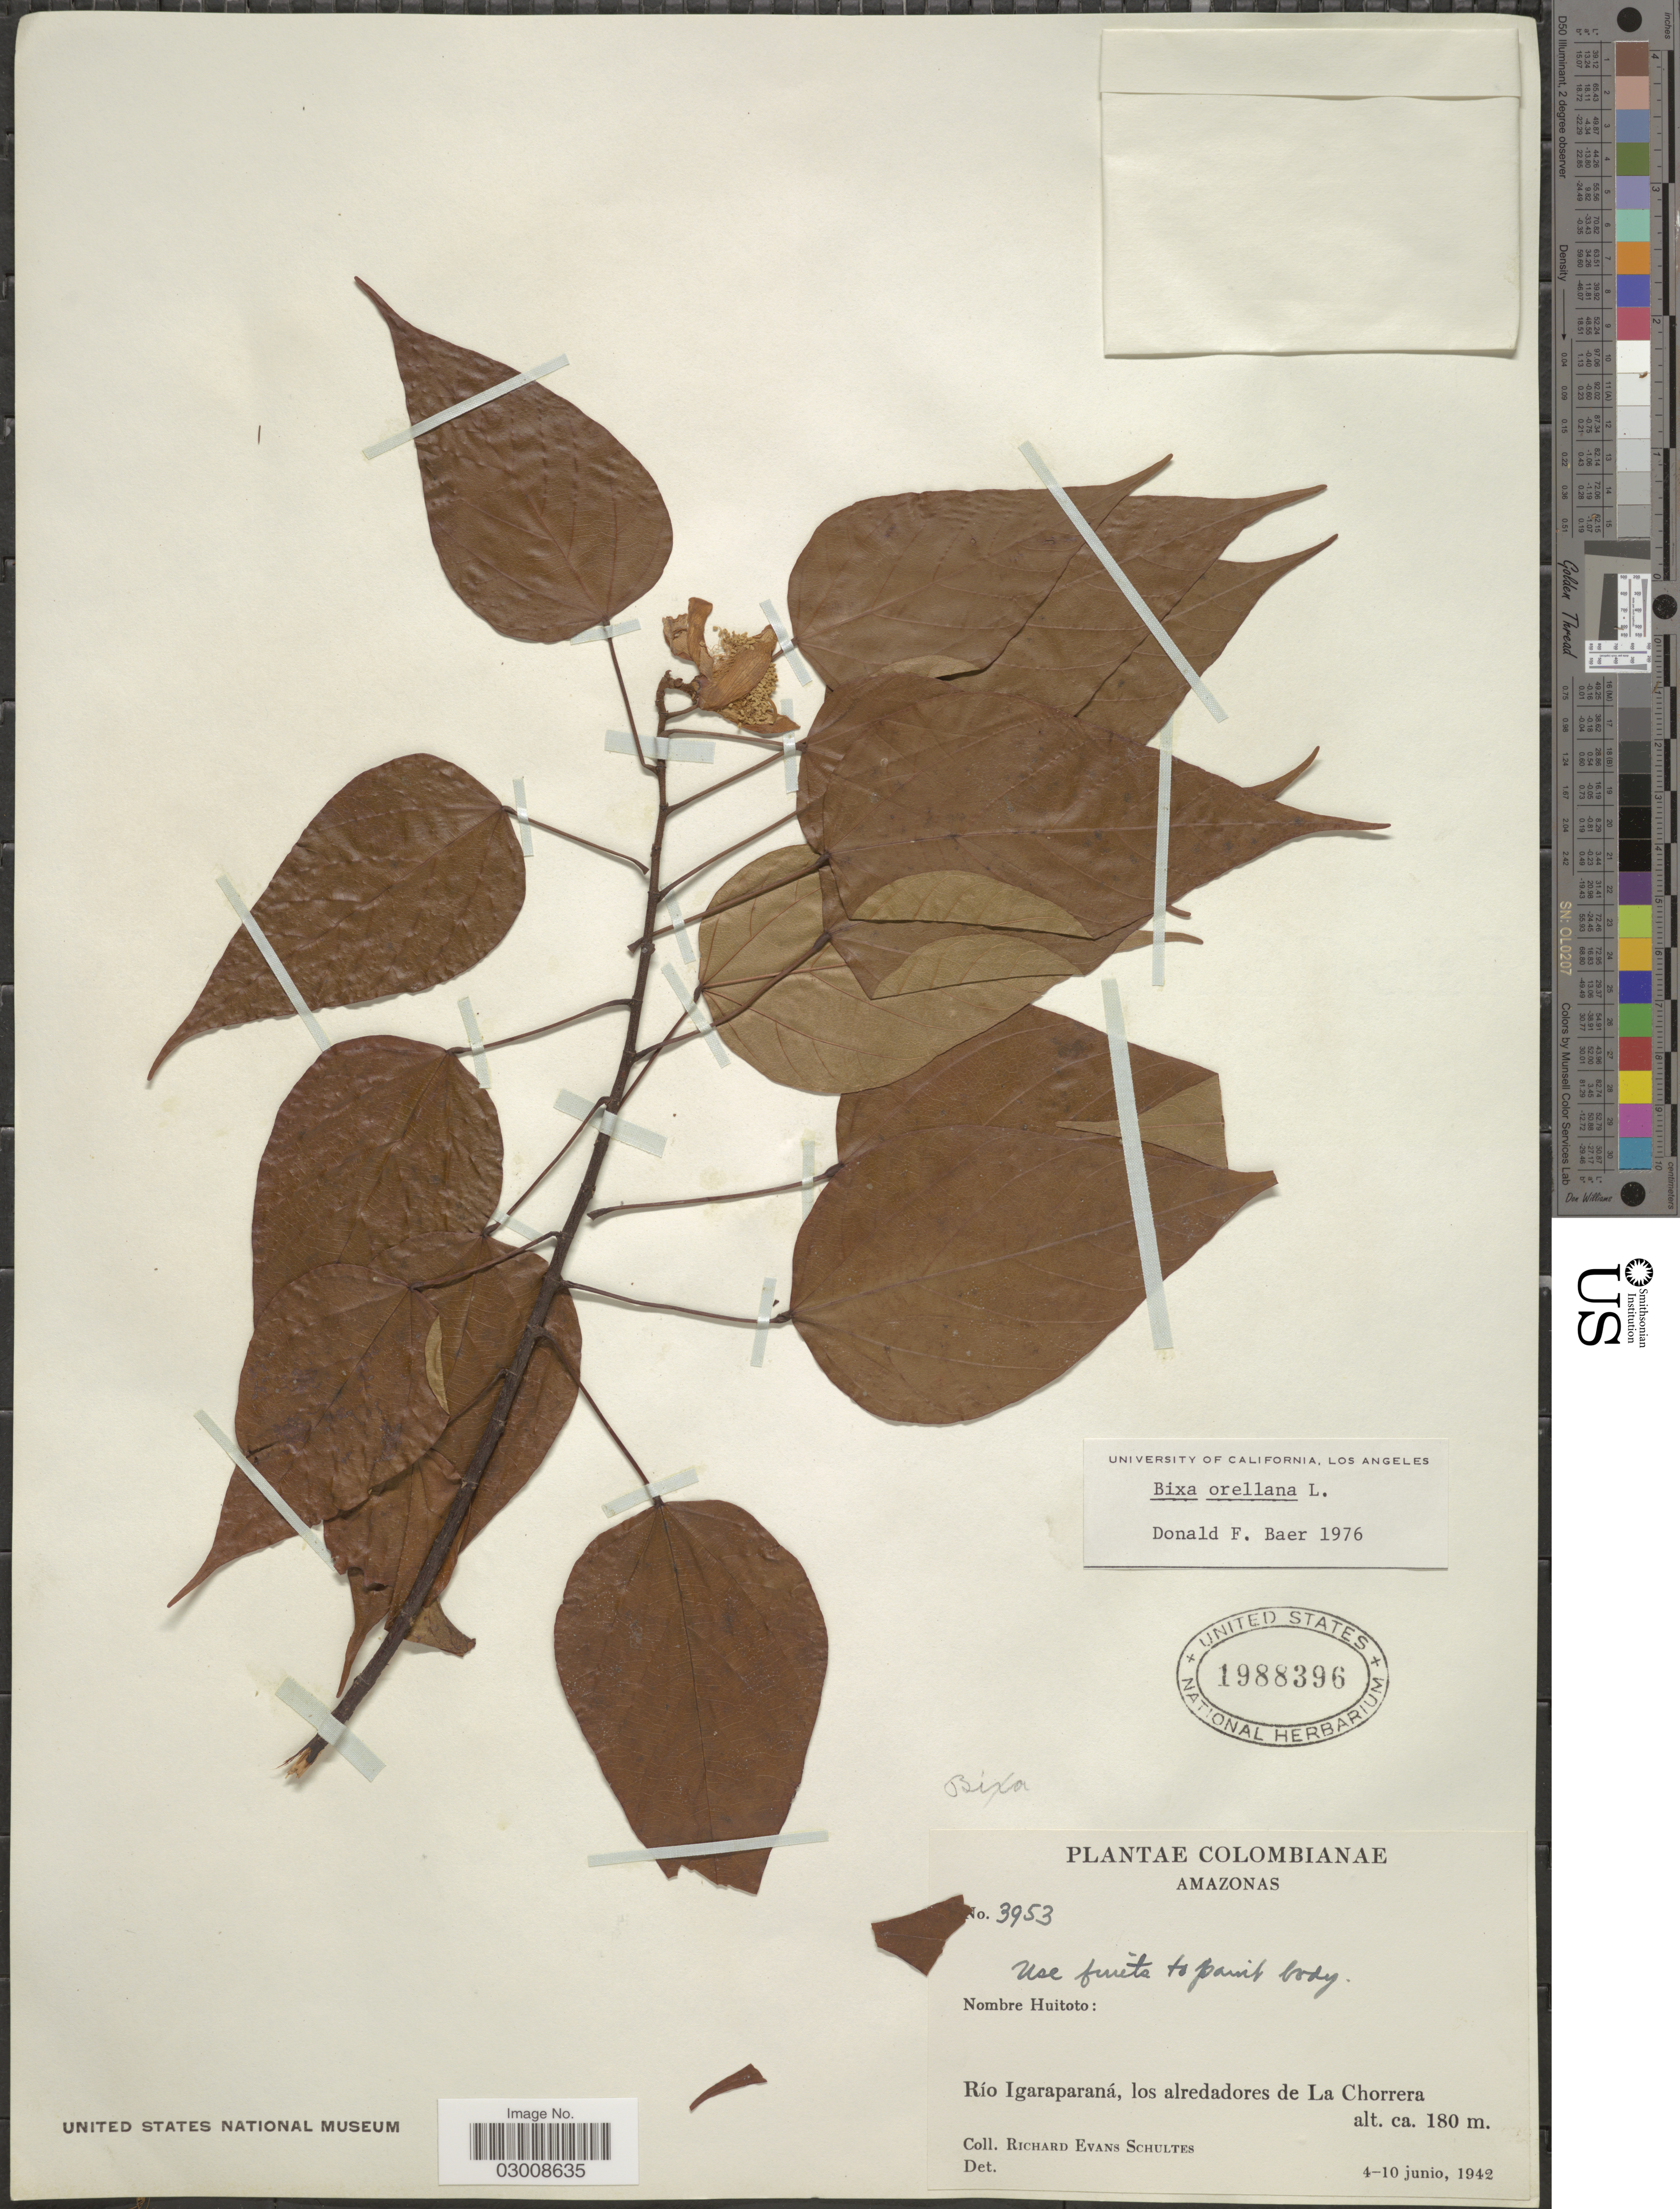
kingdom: Plantae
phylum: Tracheophyta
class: Magnoliopsida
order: Malvales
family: Bixaceae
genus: Bixa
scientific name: Bixa orellana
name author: L.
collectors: R. E. Schultes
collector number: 3953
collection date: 1942-06-04/1942-06-10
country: Colombia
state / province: Amazônas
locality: Río Igaraparaná, los alredadores de La Chorrera.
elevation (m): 180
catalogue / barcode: US 1988396